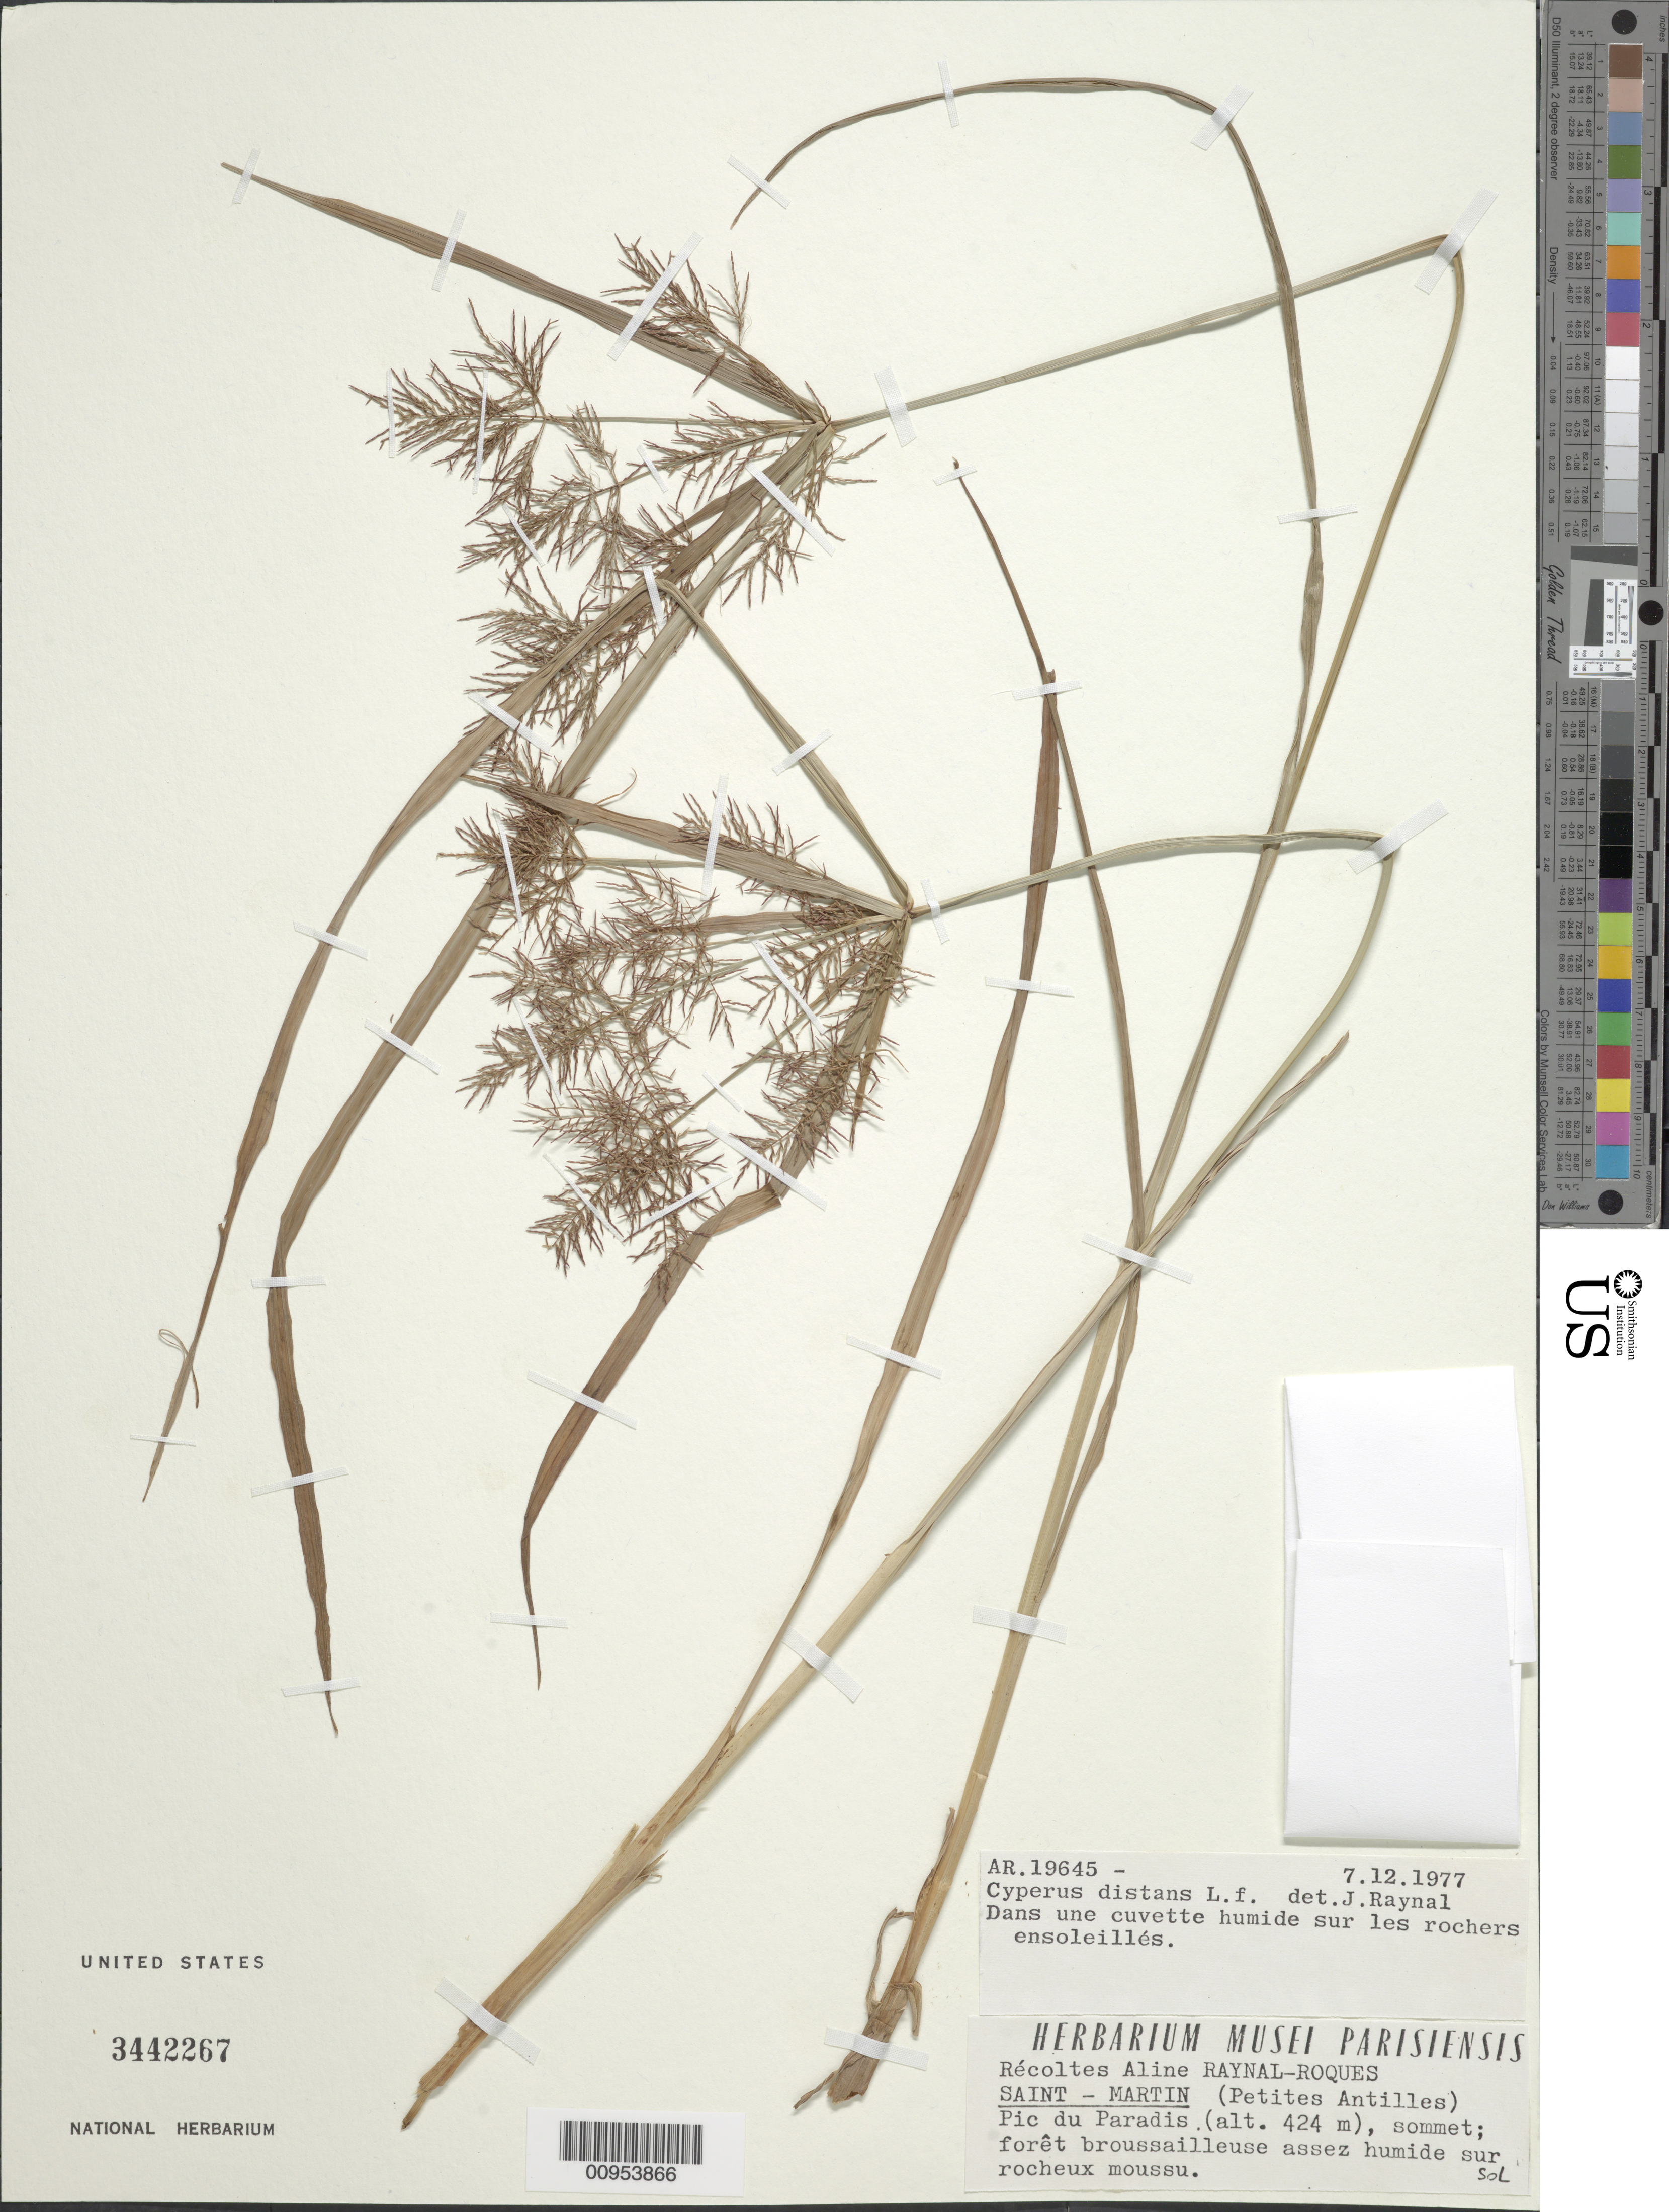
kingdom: Plantae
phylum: Tracheophyta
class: Liliopsida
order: Poales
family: Cyperaceae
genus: Cyperus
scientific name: Cyperus distans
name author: L. f.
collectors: A. M. Raynal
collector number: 19645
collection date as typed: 07 Dec 1977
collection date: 1977-12-07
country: Sint Maartin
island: Sint Maarten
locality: Pic du Paradis, sommet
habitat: Forêt broussailleuse assez humide sur rocheux moussu; dans une cuvette humide sur les rochers ensoleillés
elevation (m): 424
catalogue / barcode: US 3442267